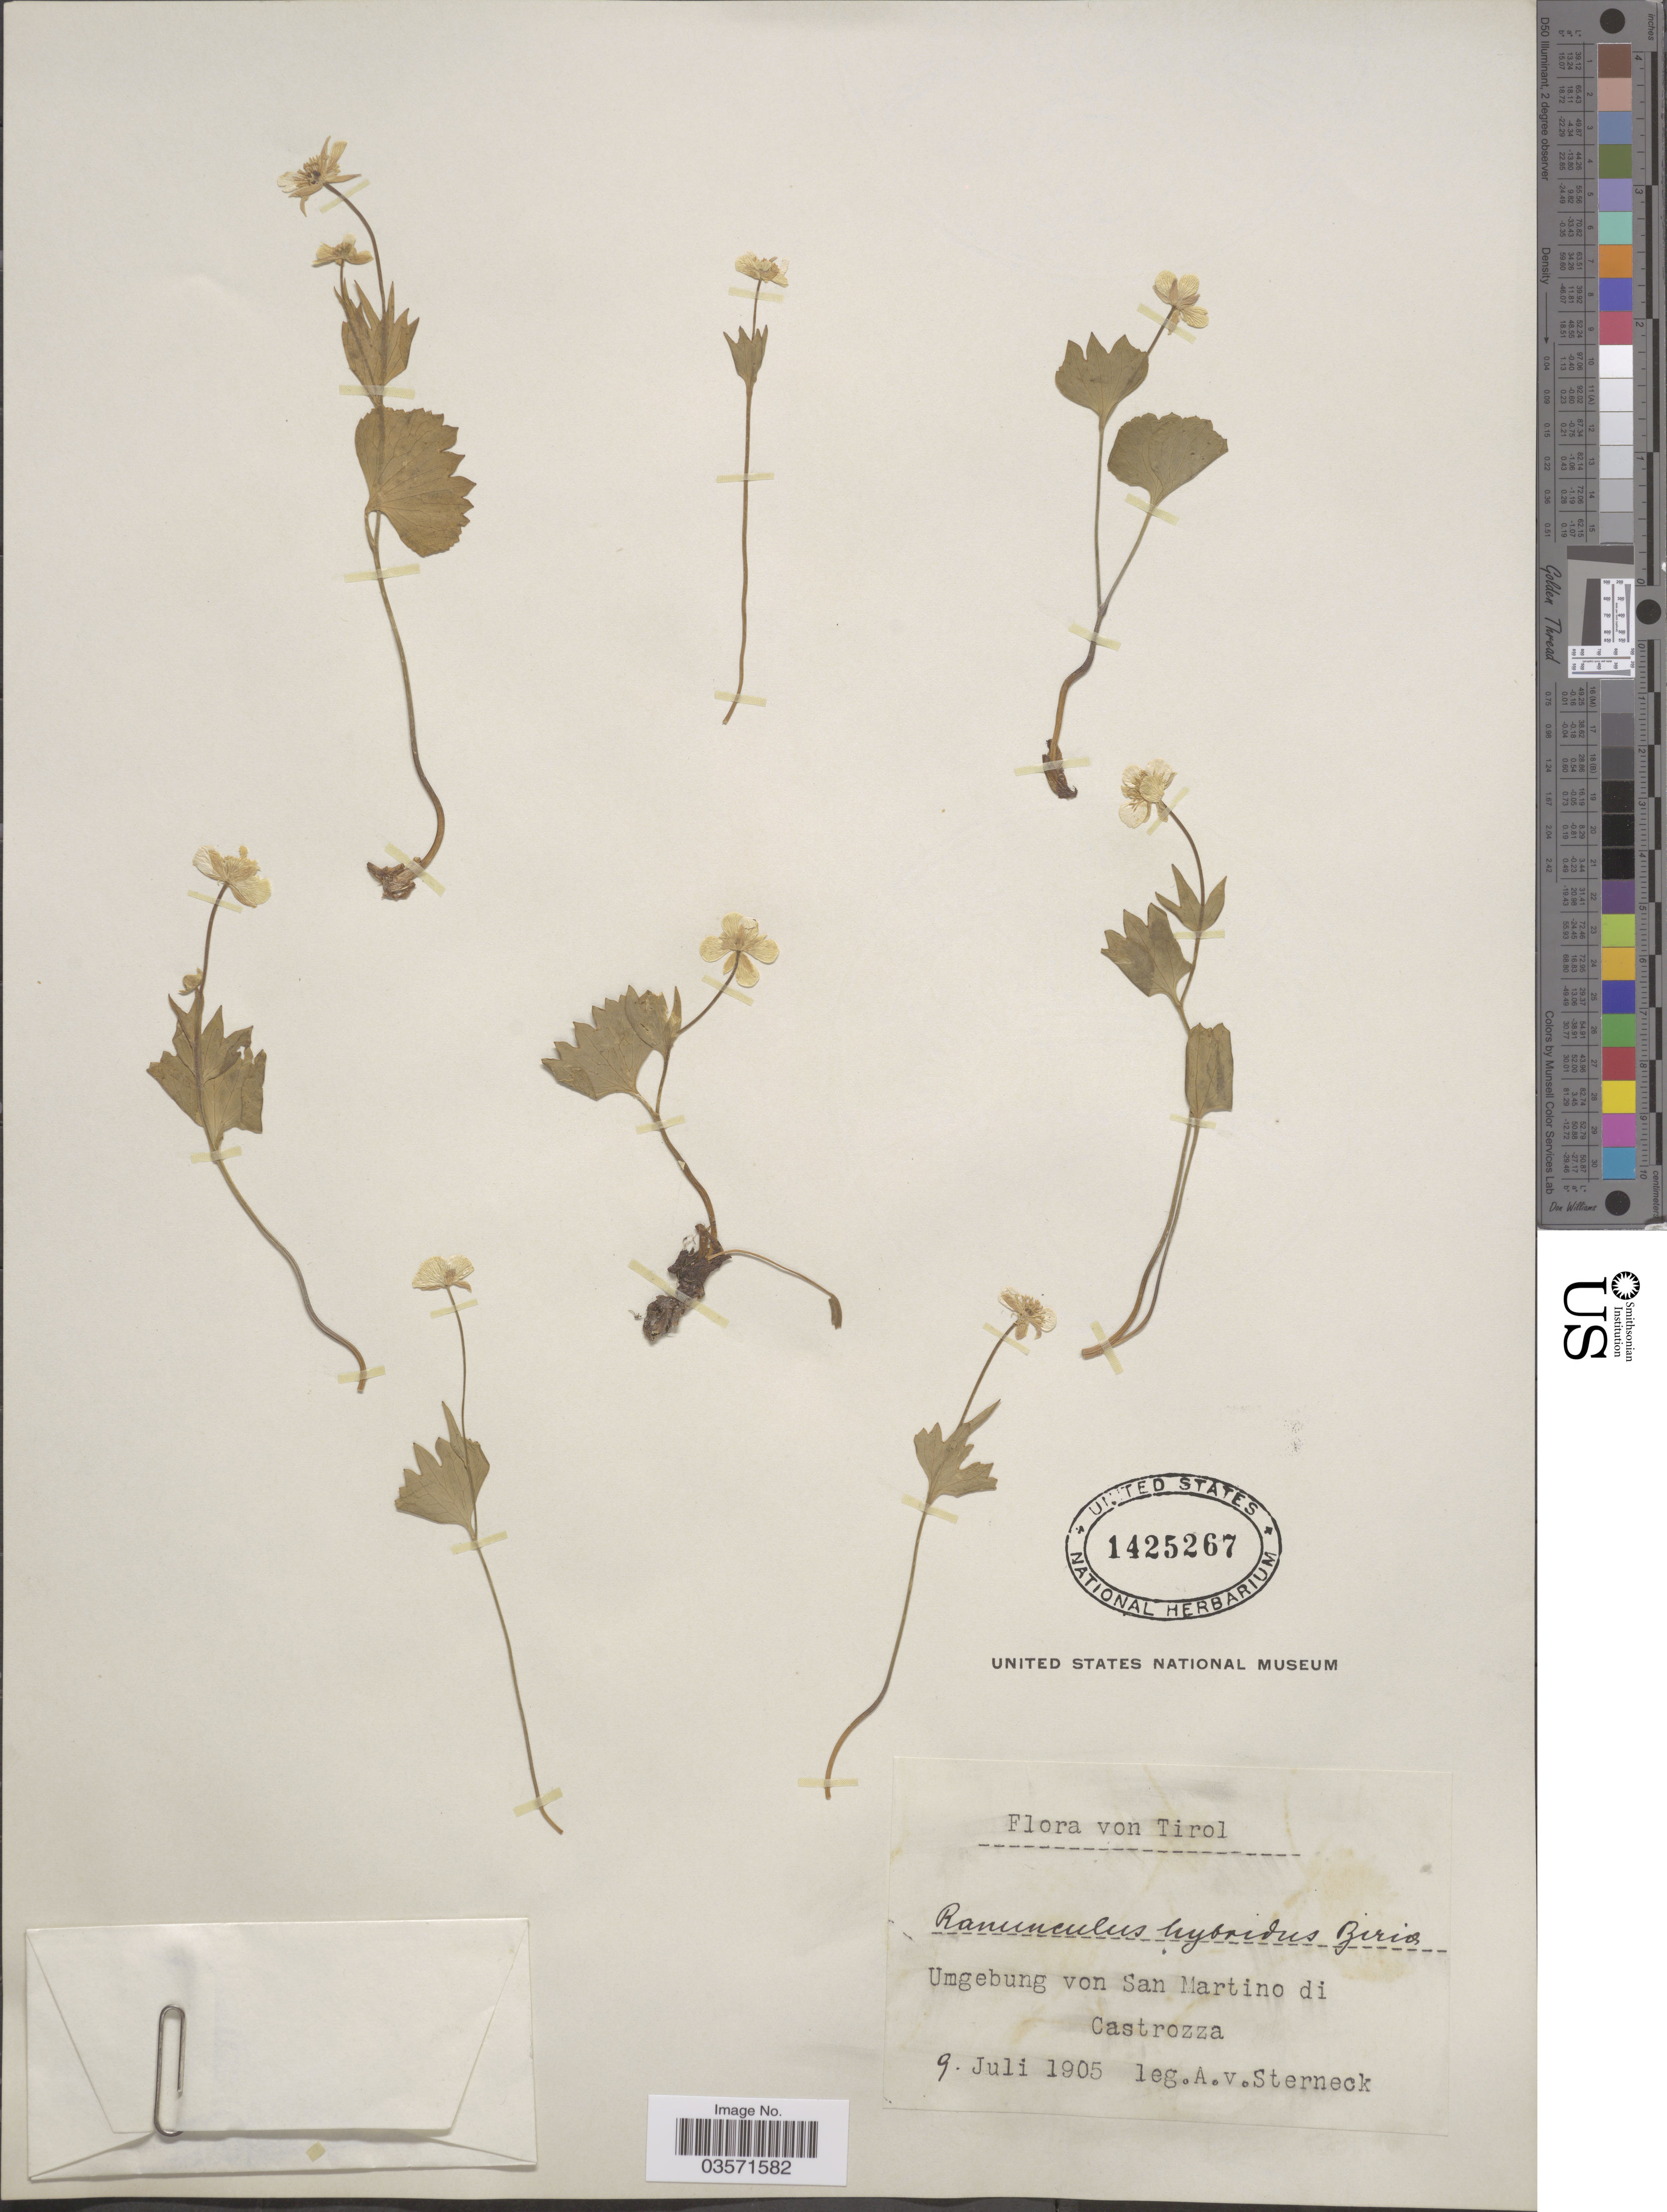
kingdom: Plantae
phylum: Tracheophyta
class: Magnoliopsida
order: Ranunculales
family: Ranunculaceae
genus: Ranunculus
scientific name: Ranunculus hybridus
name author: Biria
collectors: A. Sterneck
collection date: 1905-07-09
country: Italy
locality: Tirol. Umgebung von San Martino di Castrozza.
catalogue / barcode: US 1425267